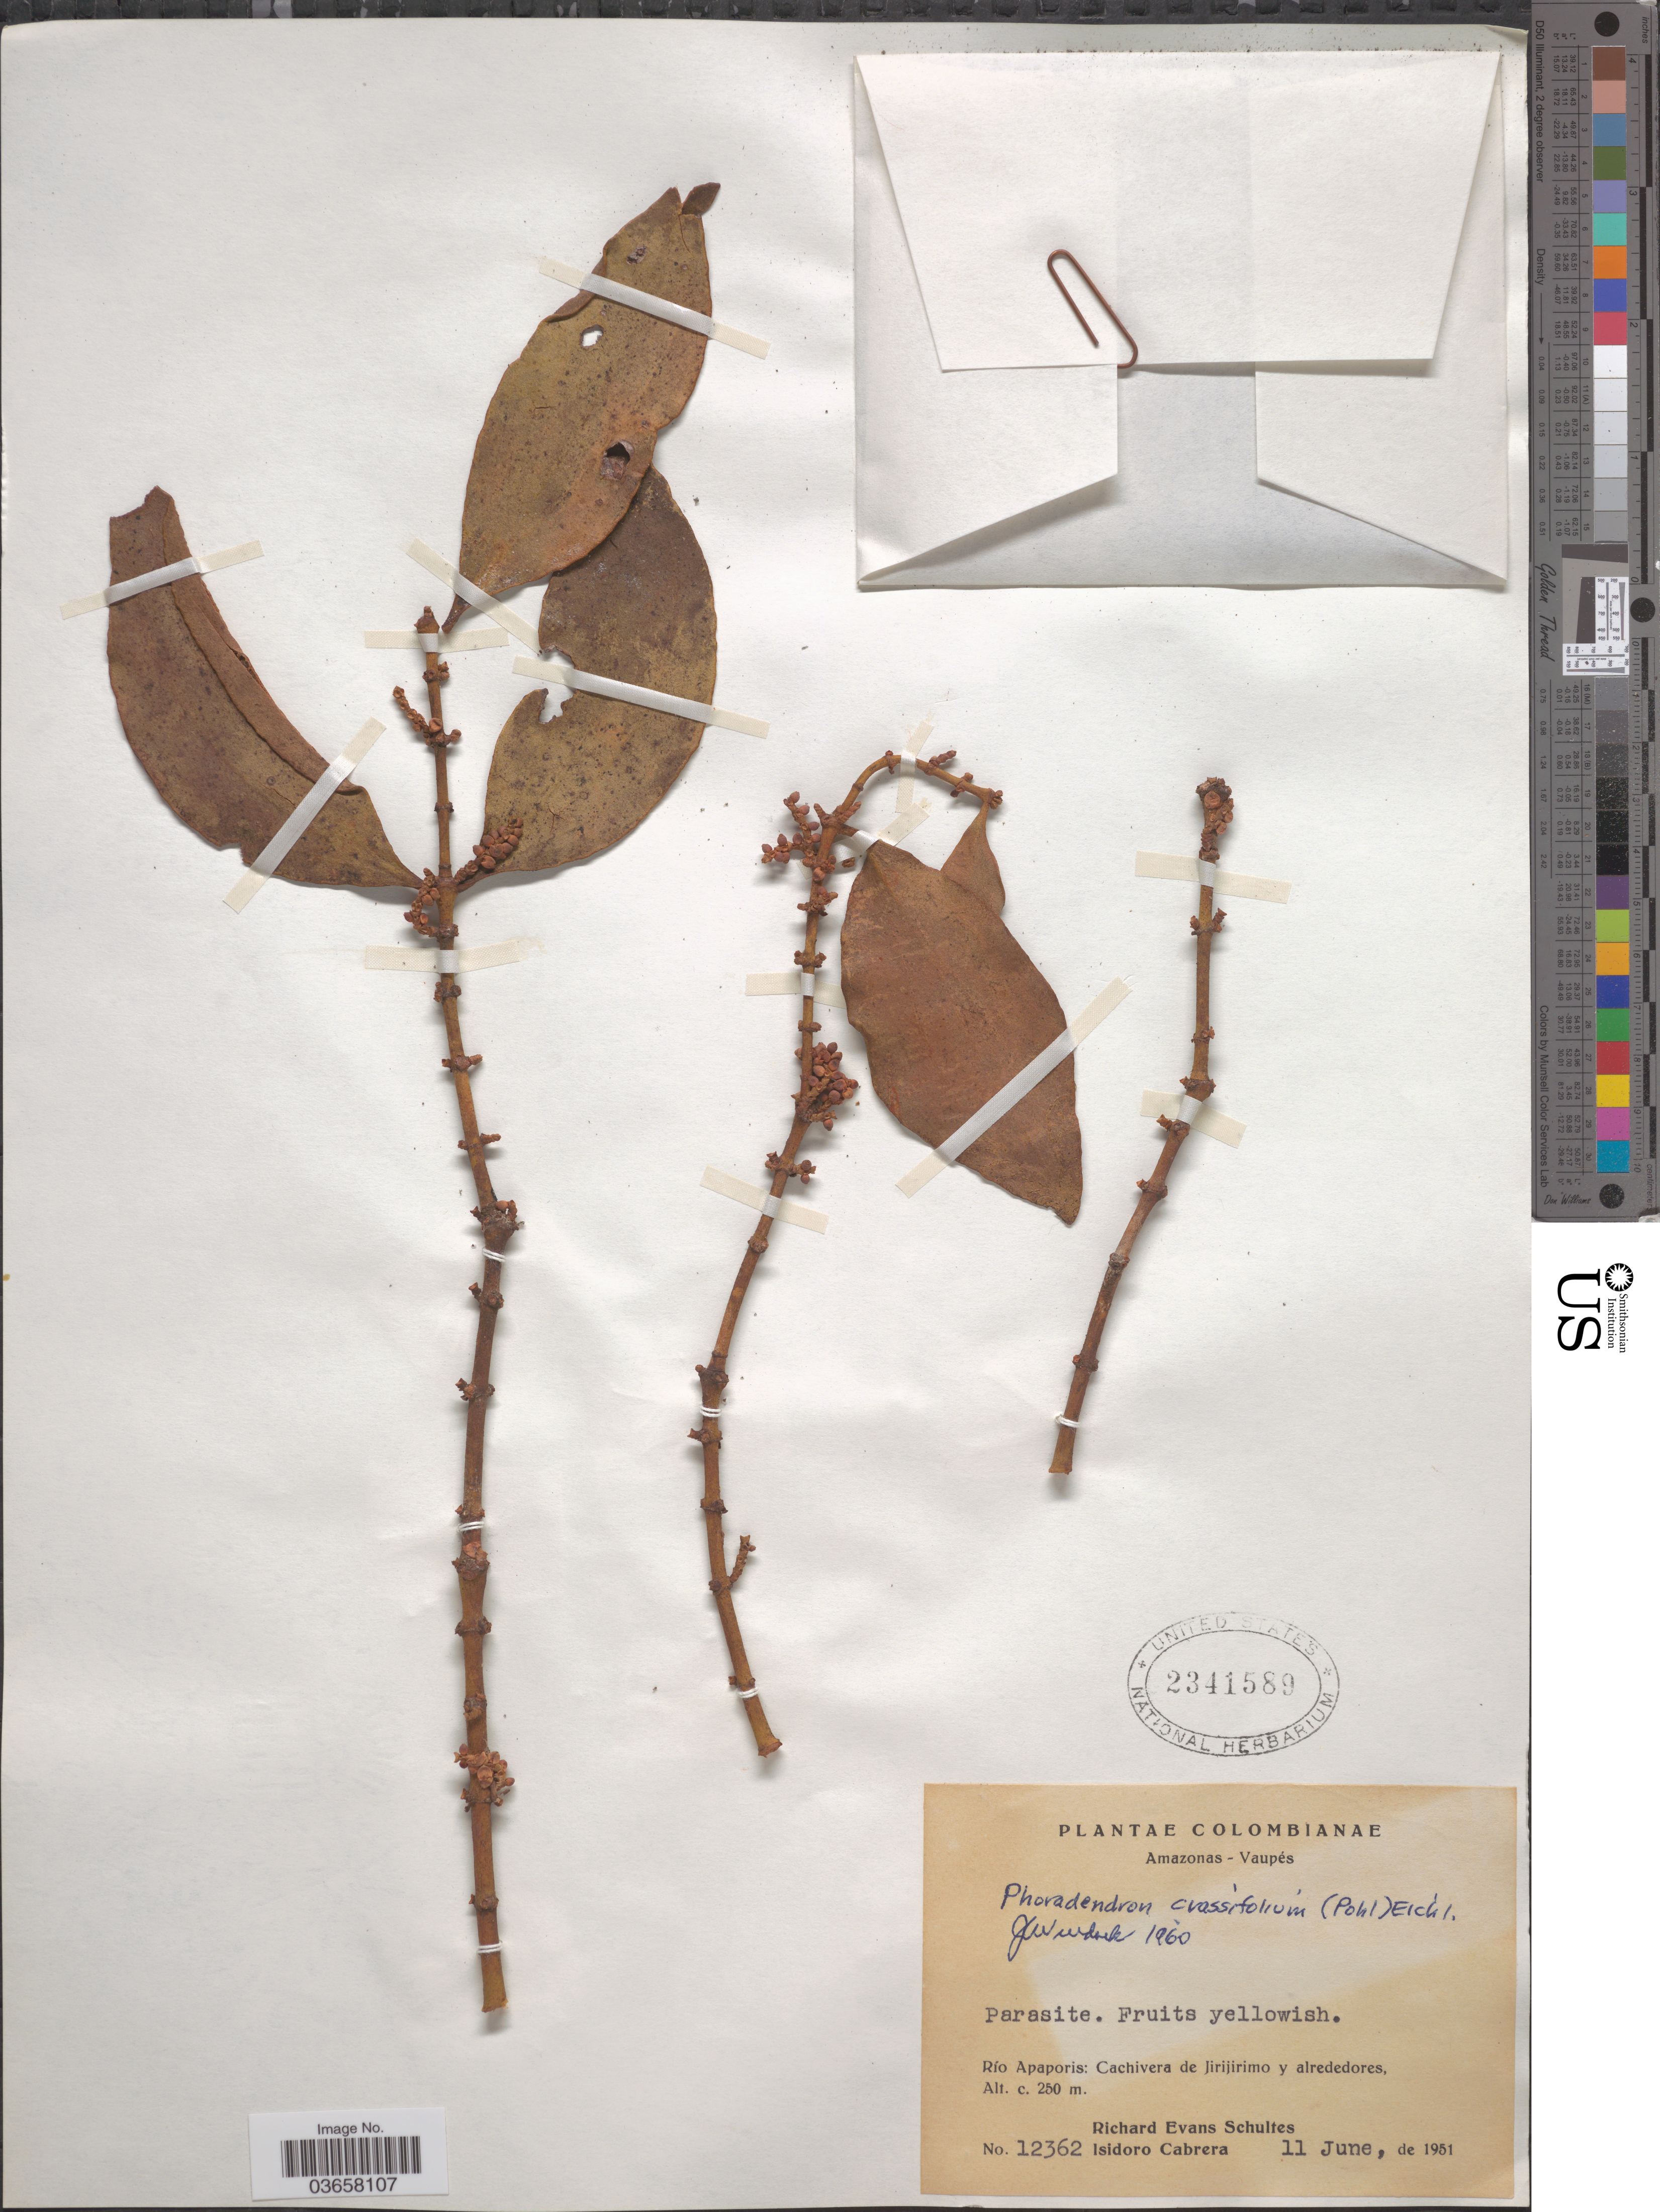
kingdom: Plantae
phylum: Tracheophyta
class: Magnoliopsida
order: Santalales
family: Viscaceae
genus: Phoradendron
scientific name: Phoradendron crassifolium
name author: (Pohl ex DC.) Eichler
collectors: R. E. Schultes & I. Cabrera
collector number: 12362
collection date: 1951-06-11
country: Colombia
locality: Amazonas-Vaupés. Río Apaporis: Cachivera de Jirijirimo y alrededores.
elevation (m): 250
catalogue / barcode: US 2341589